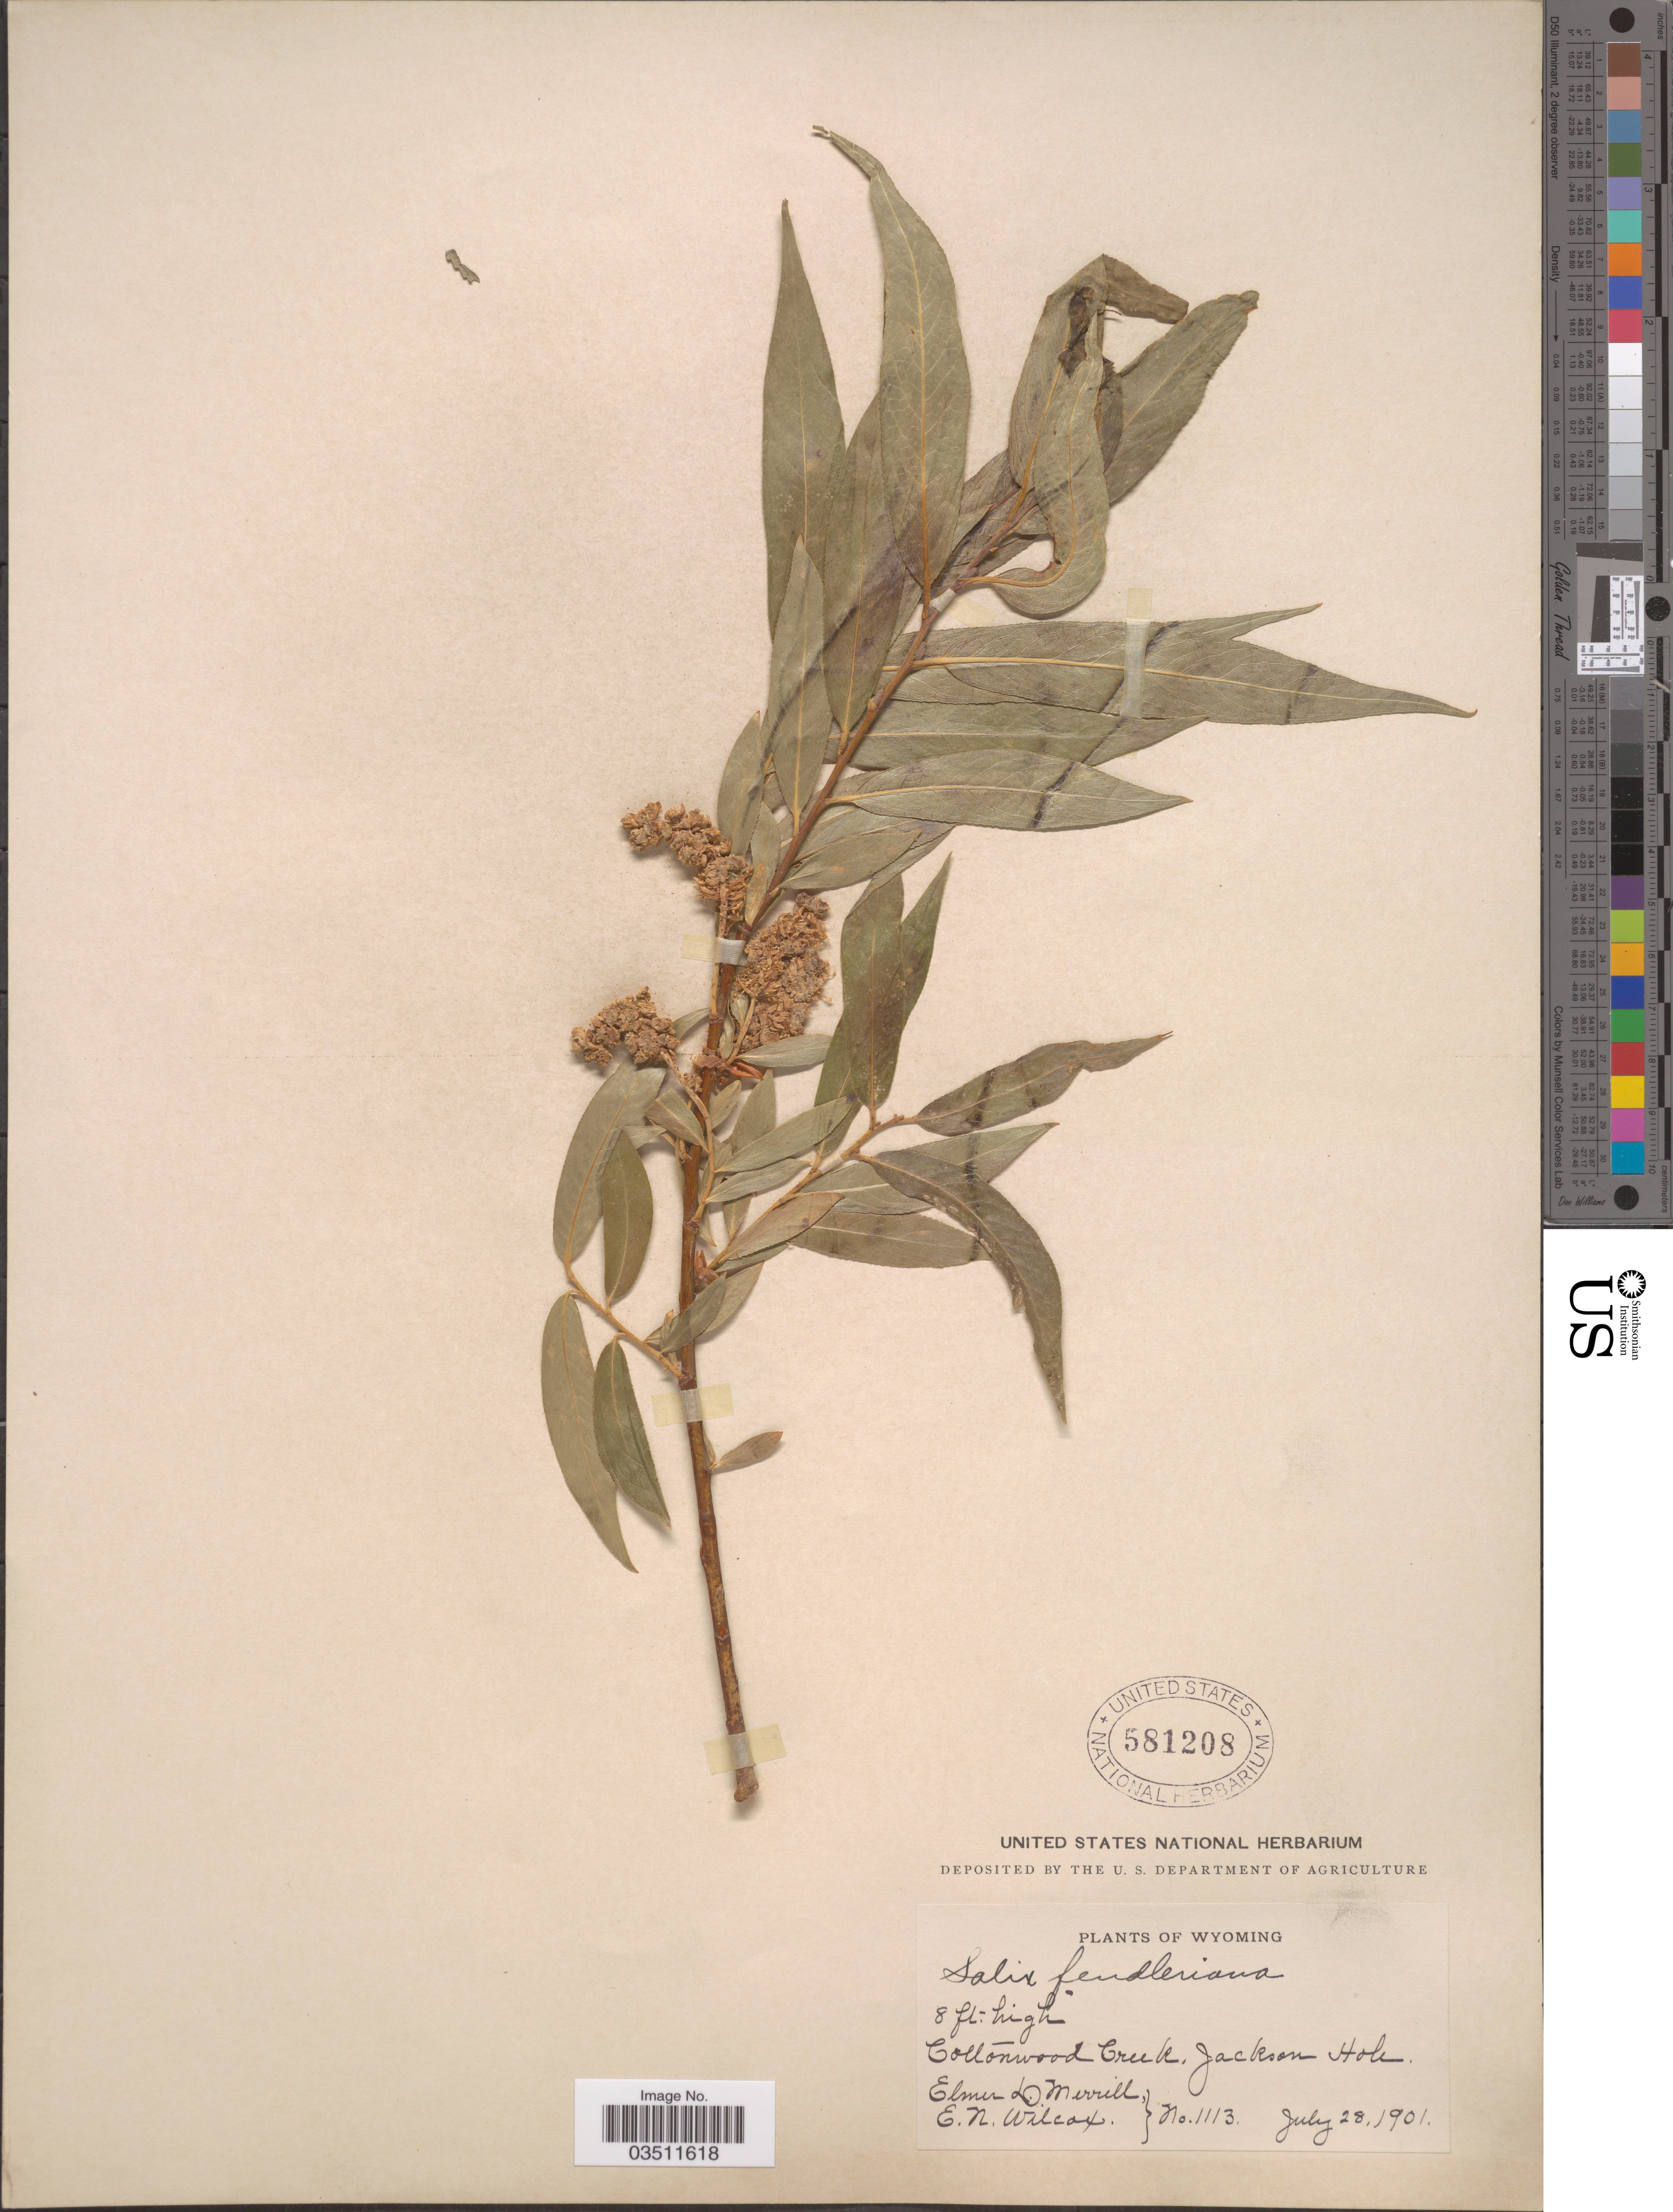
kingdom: Plantae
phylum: Tracheophyta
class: Magnoliopsida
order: Malpighiales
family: Salicaceae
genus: Salix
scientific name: Salix lucida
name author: Muhl.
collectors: E. D. Merrill & E. Wilcox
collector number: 1113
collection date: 1901-07-28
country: United States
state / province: Wyoming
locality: Cottonwood Creek, Jackson Hole.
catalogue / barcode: US 581208